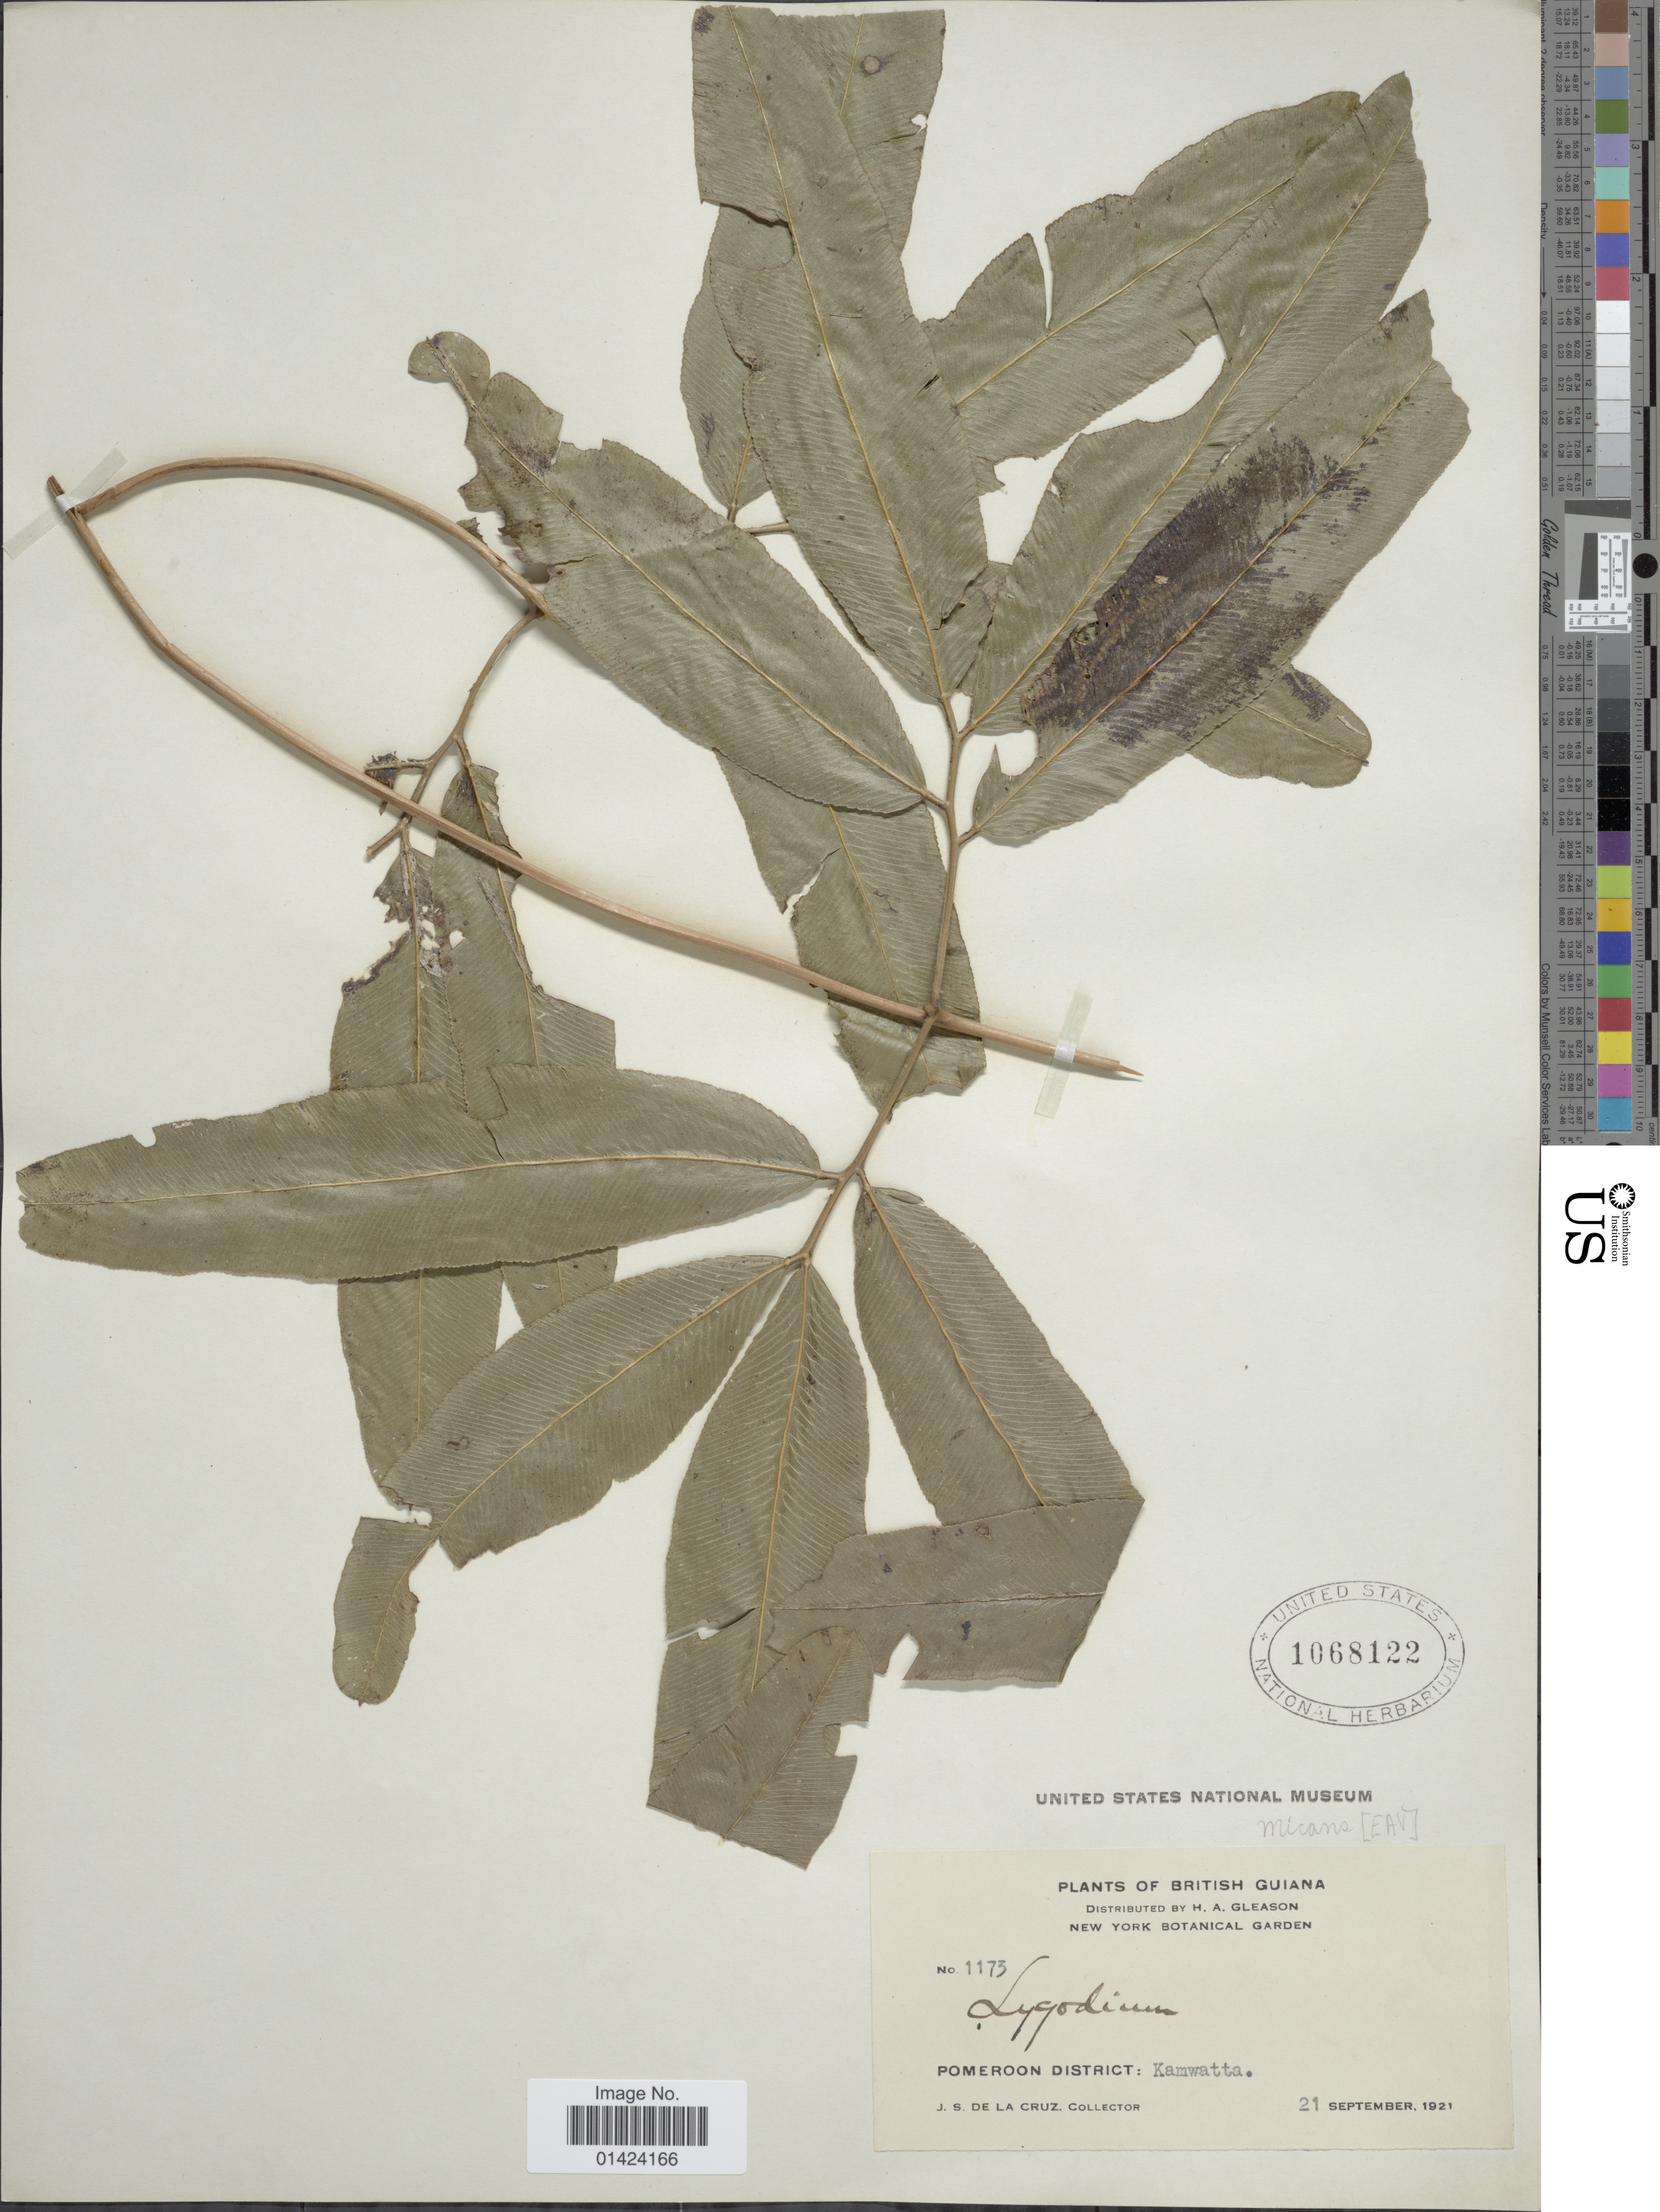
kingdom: Plantae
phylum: Tracheophyta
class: Polypodiopsida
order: Schizaeales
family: Lygodiaceae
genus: Lygodium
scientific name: Lygodium sp.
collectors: J. S. de la Cruz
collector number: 1173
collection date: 1921-09-21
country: Guyana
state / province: Pomeroon-Supenaam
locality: Pomeroon District: Kamwatta, British Guiana.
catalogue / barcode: US 1068122